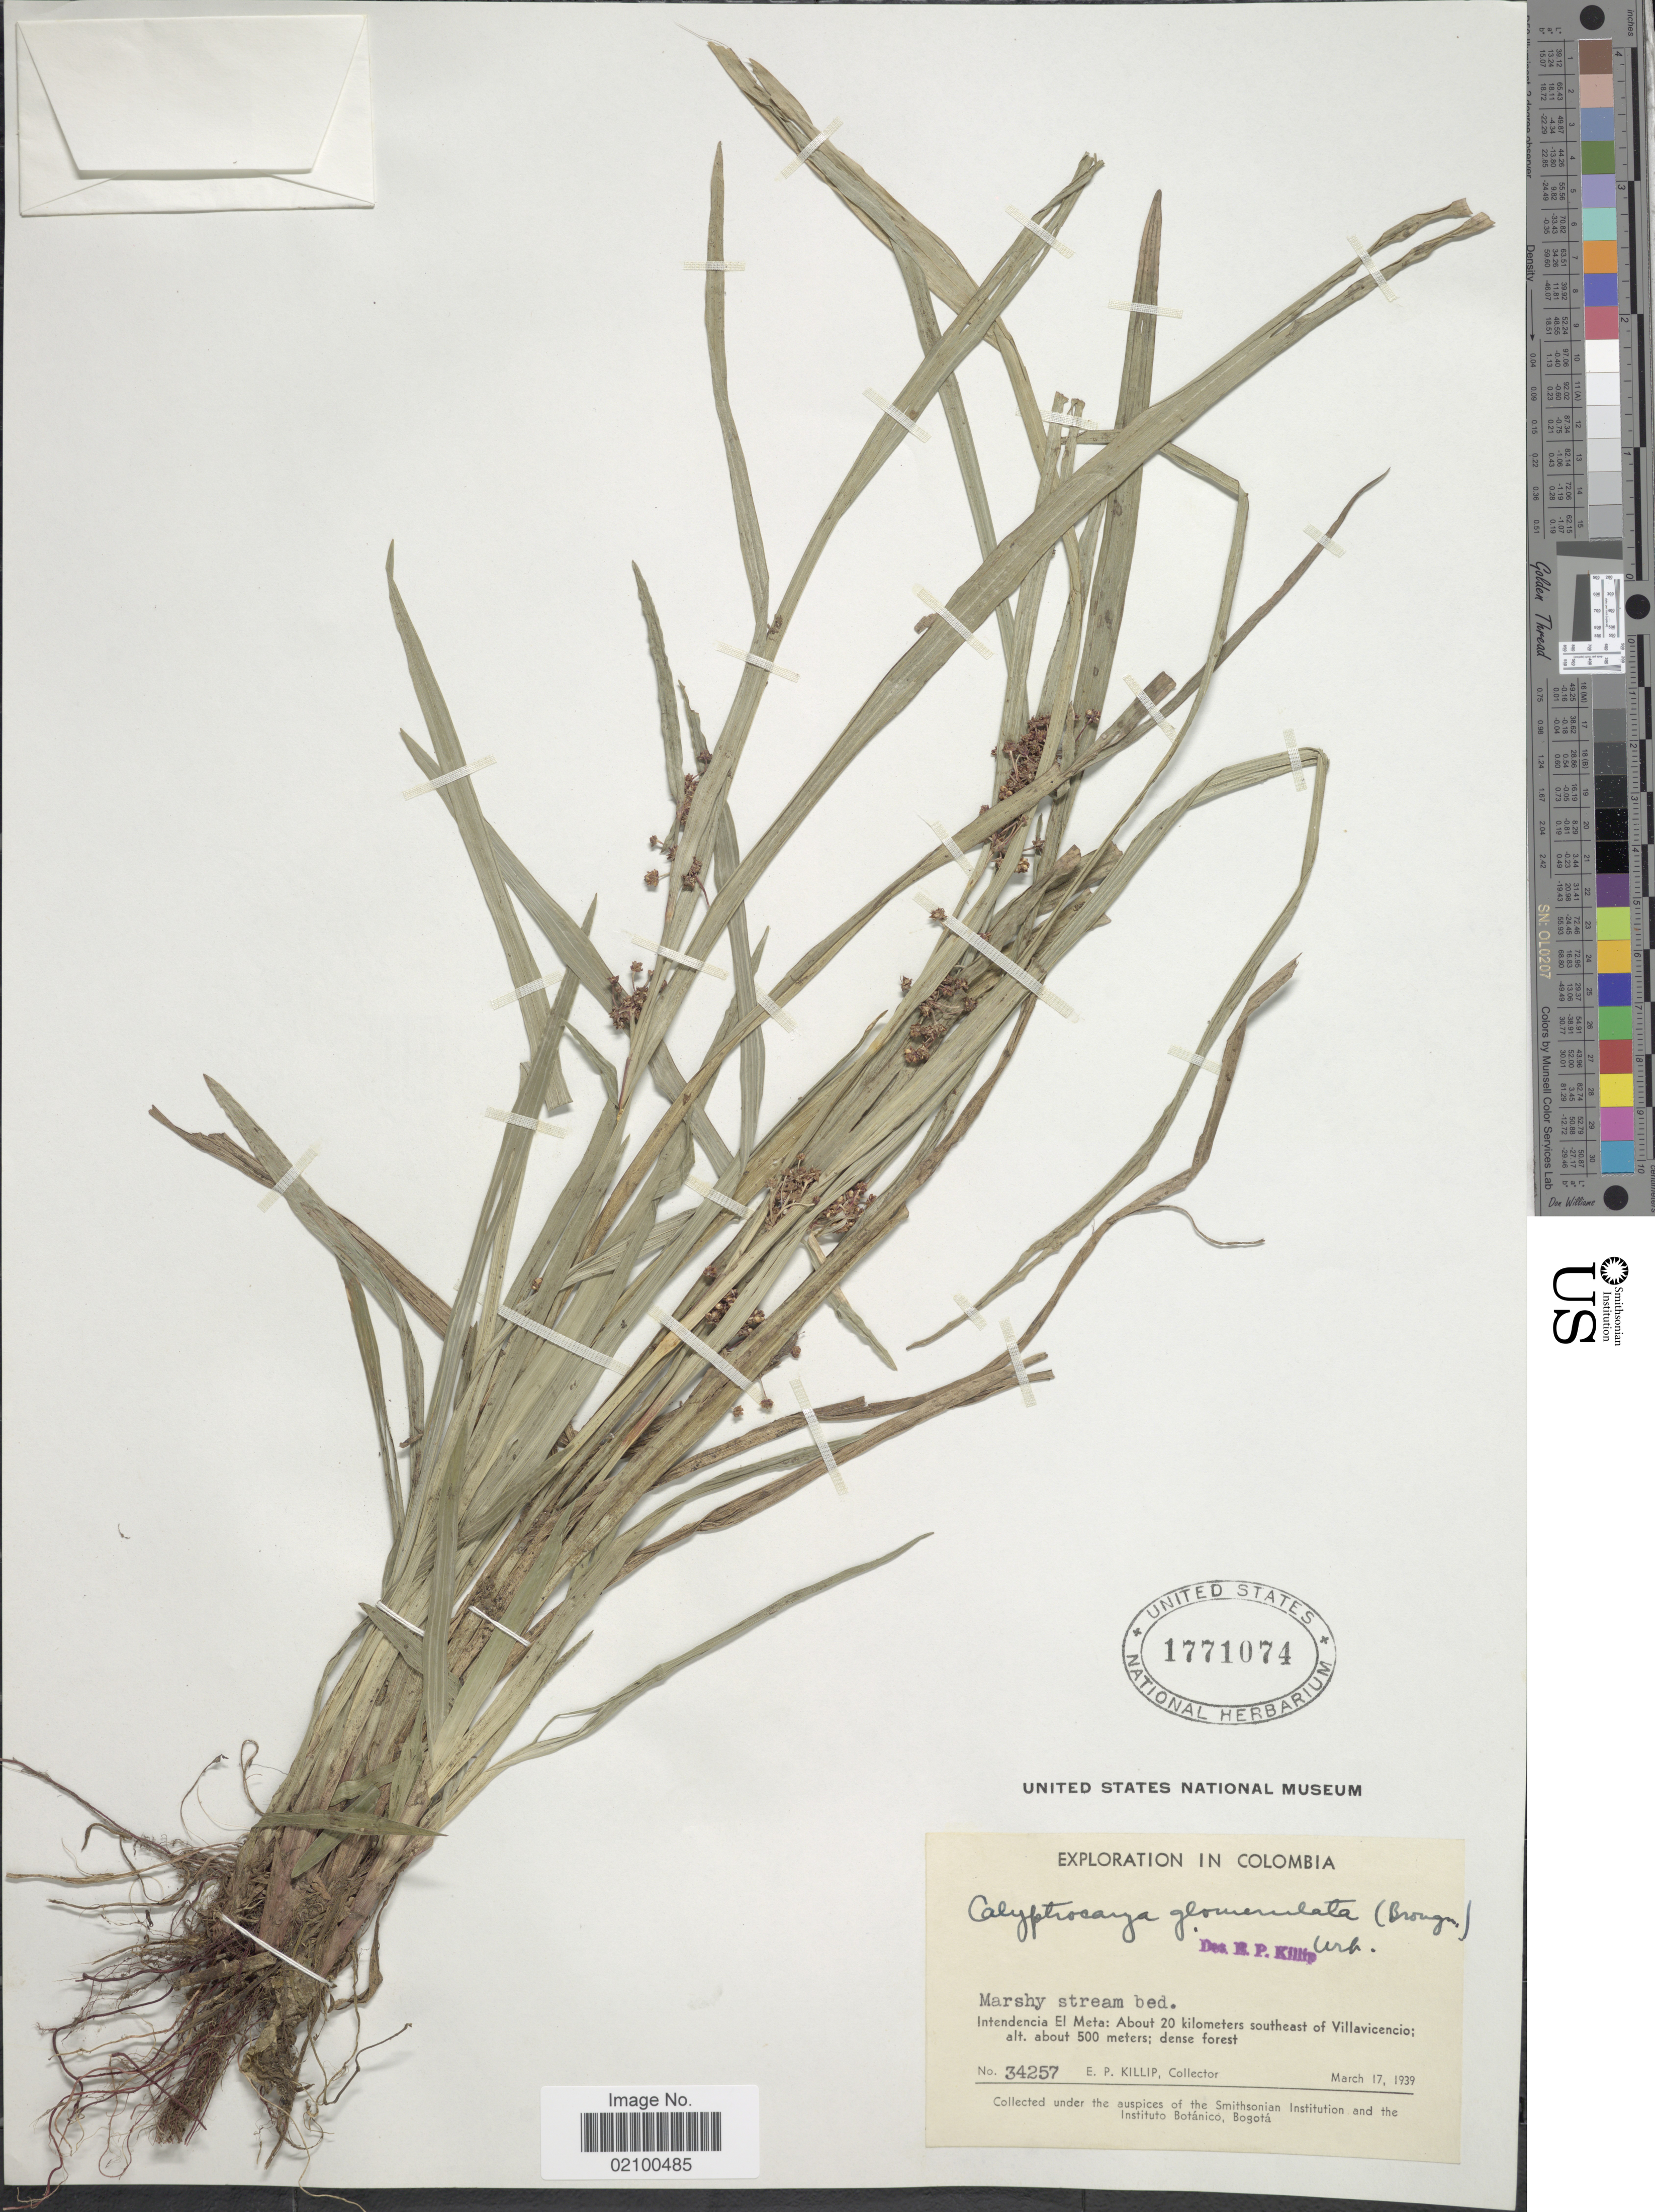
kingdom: Plantae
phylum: Tracheophyta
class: Liliopsida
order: Poales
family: Cyperaceae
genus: Calyptrocarya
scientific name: Calyptrocarya glomerulata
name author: (Brongn.) Urb.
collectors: E. P. Killip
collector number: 34257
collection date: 1939-03-17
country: Colombia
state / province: Meta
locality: Intendencia El Meta: About 20 kilometers southeast of Villavicencio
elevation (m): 500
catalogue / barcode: US 1771074